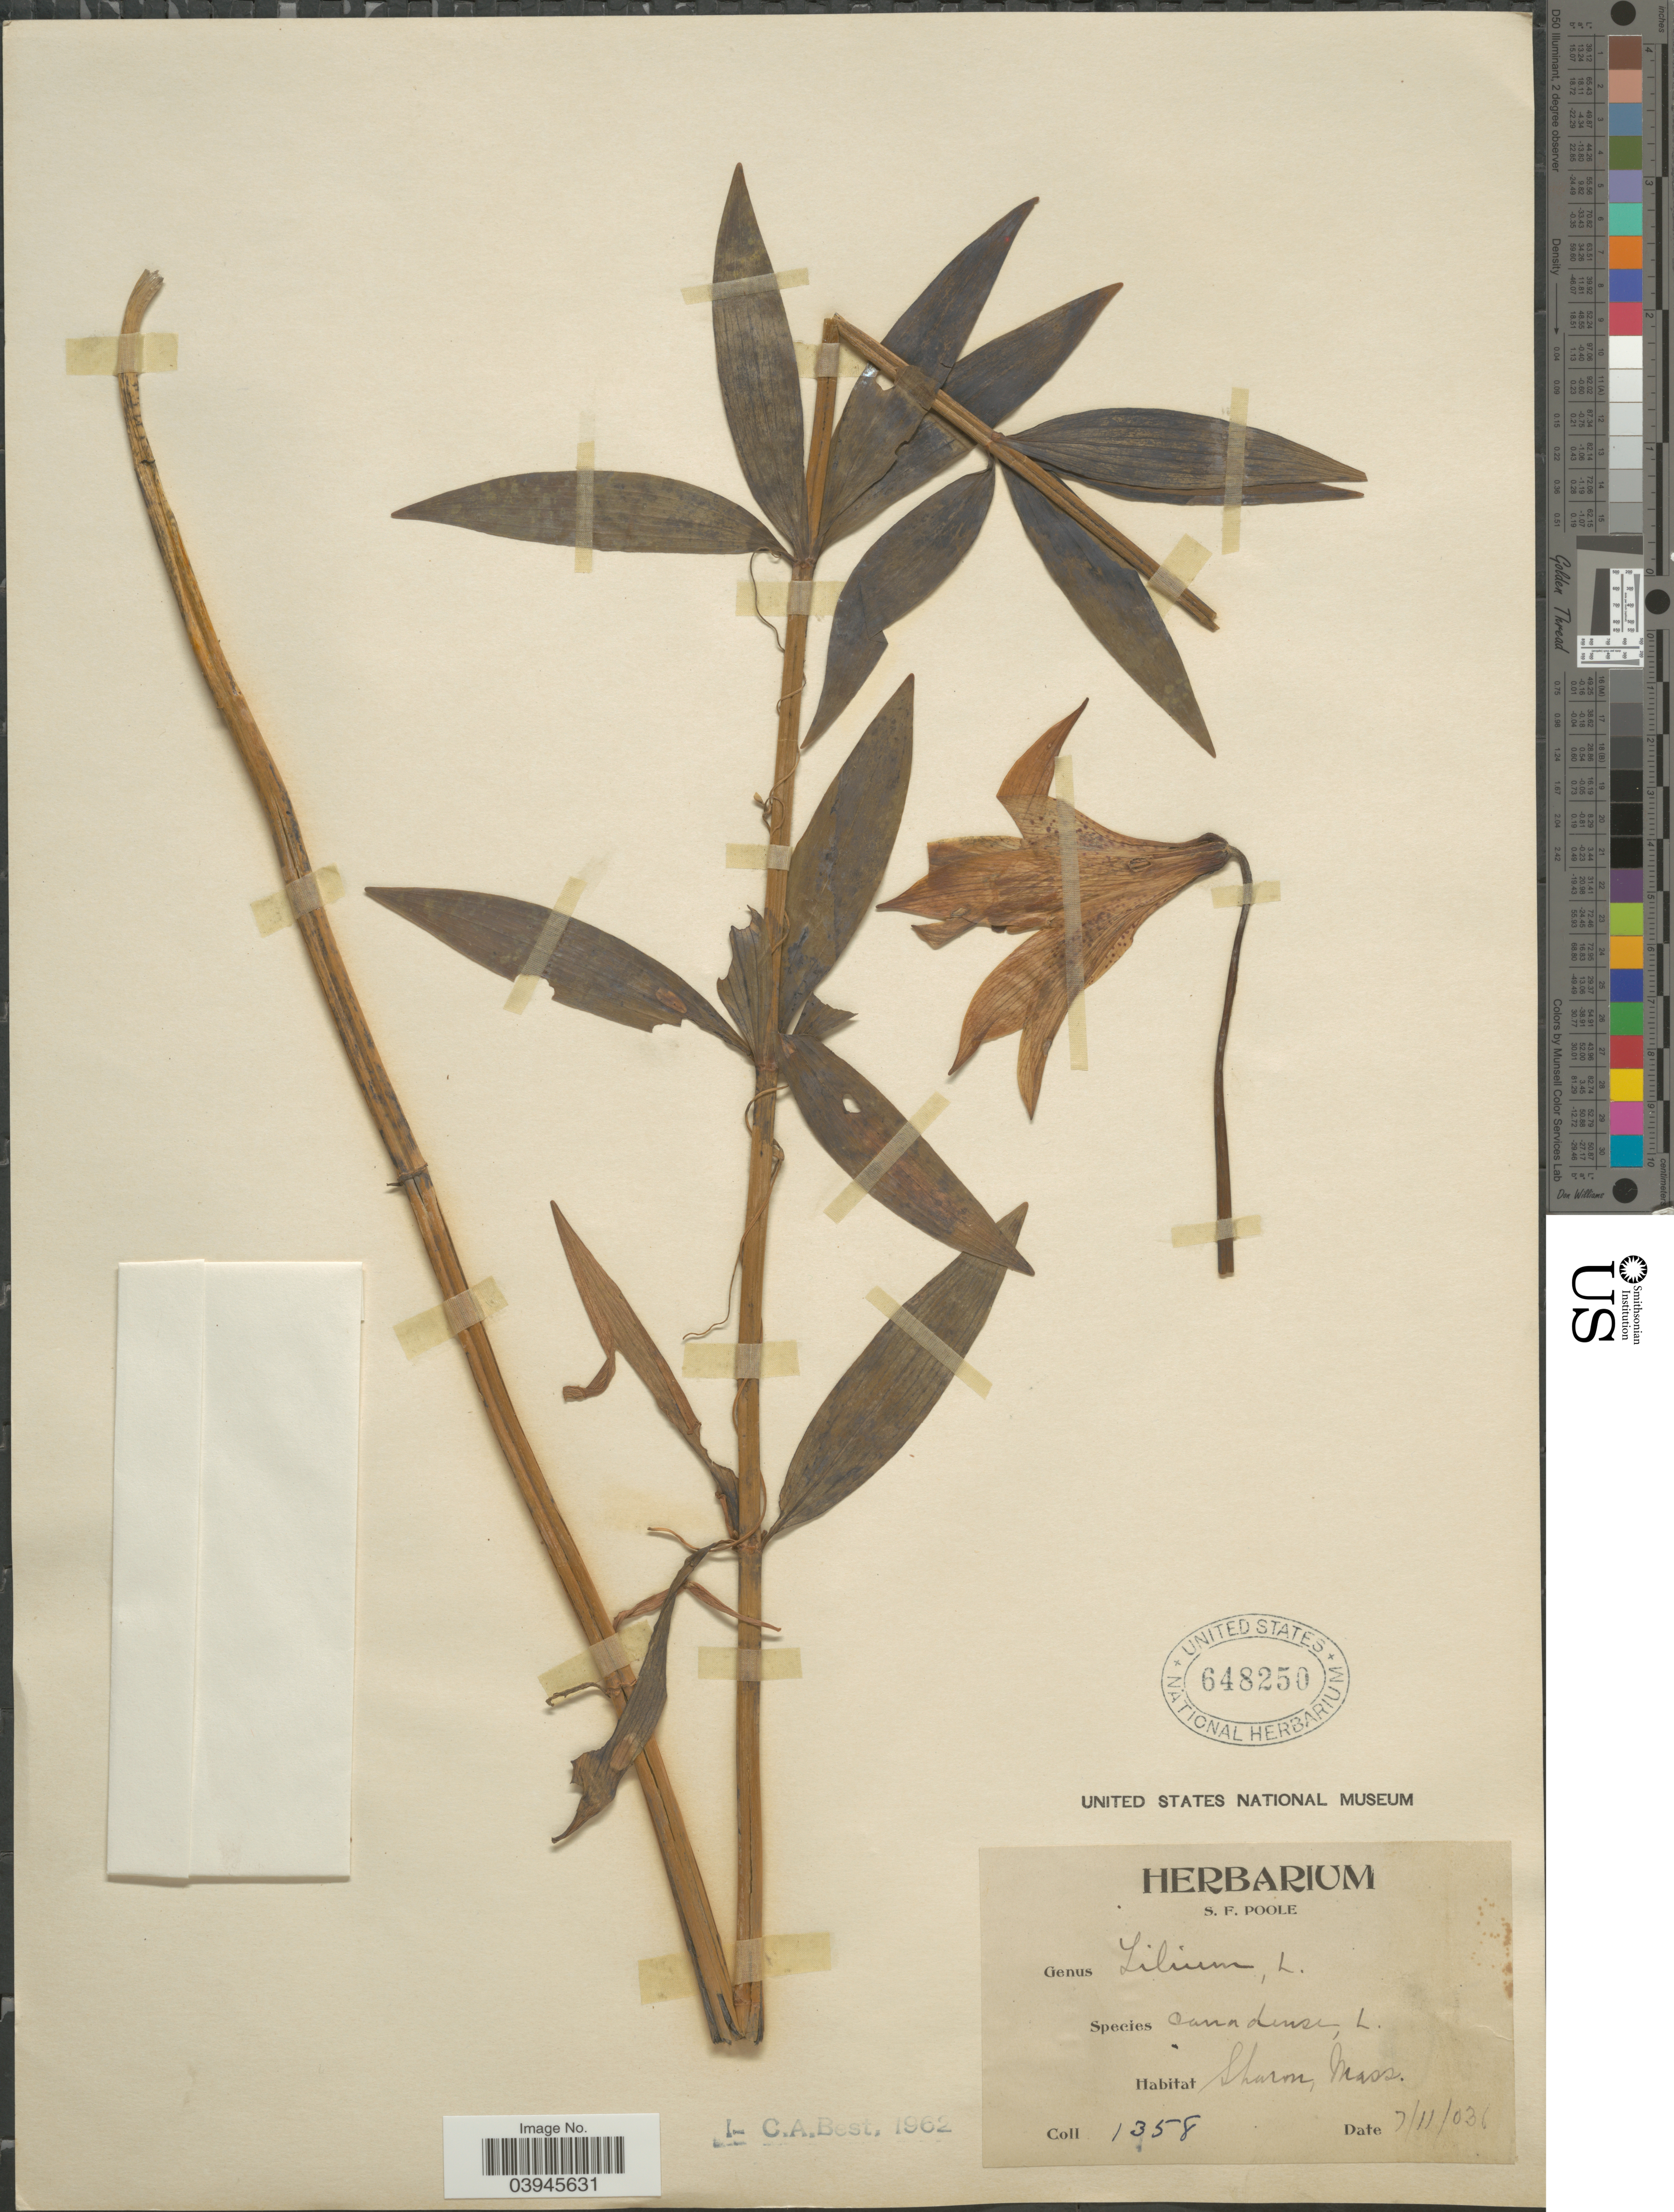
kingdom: Plantae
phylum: Tracheophyta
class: Liliopsida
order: Liliales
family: Liliaceae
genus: Lilium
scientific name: Lilium canadense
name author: L.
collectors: ex herb. S. F. Poole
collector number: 1358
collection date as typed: Transcribed d/m/y: 11/7/3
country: United States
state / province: Massachusetts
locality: Sharon.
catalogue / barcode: US 648250